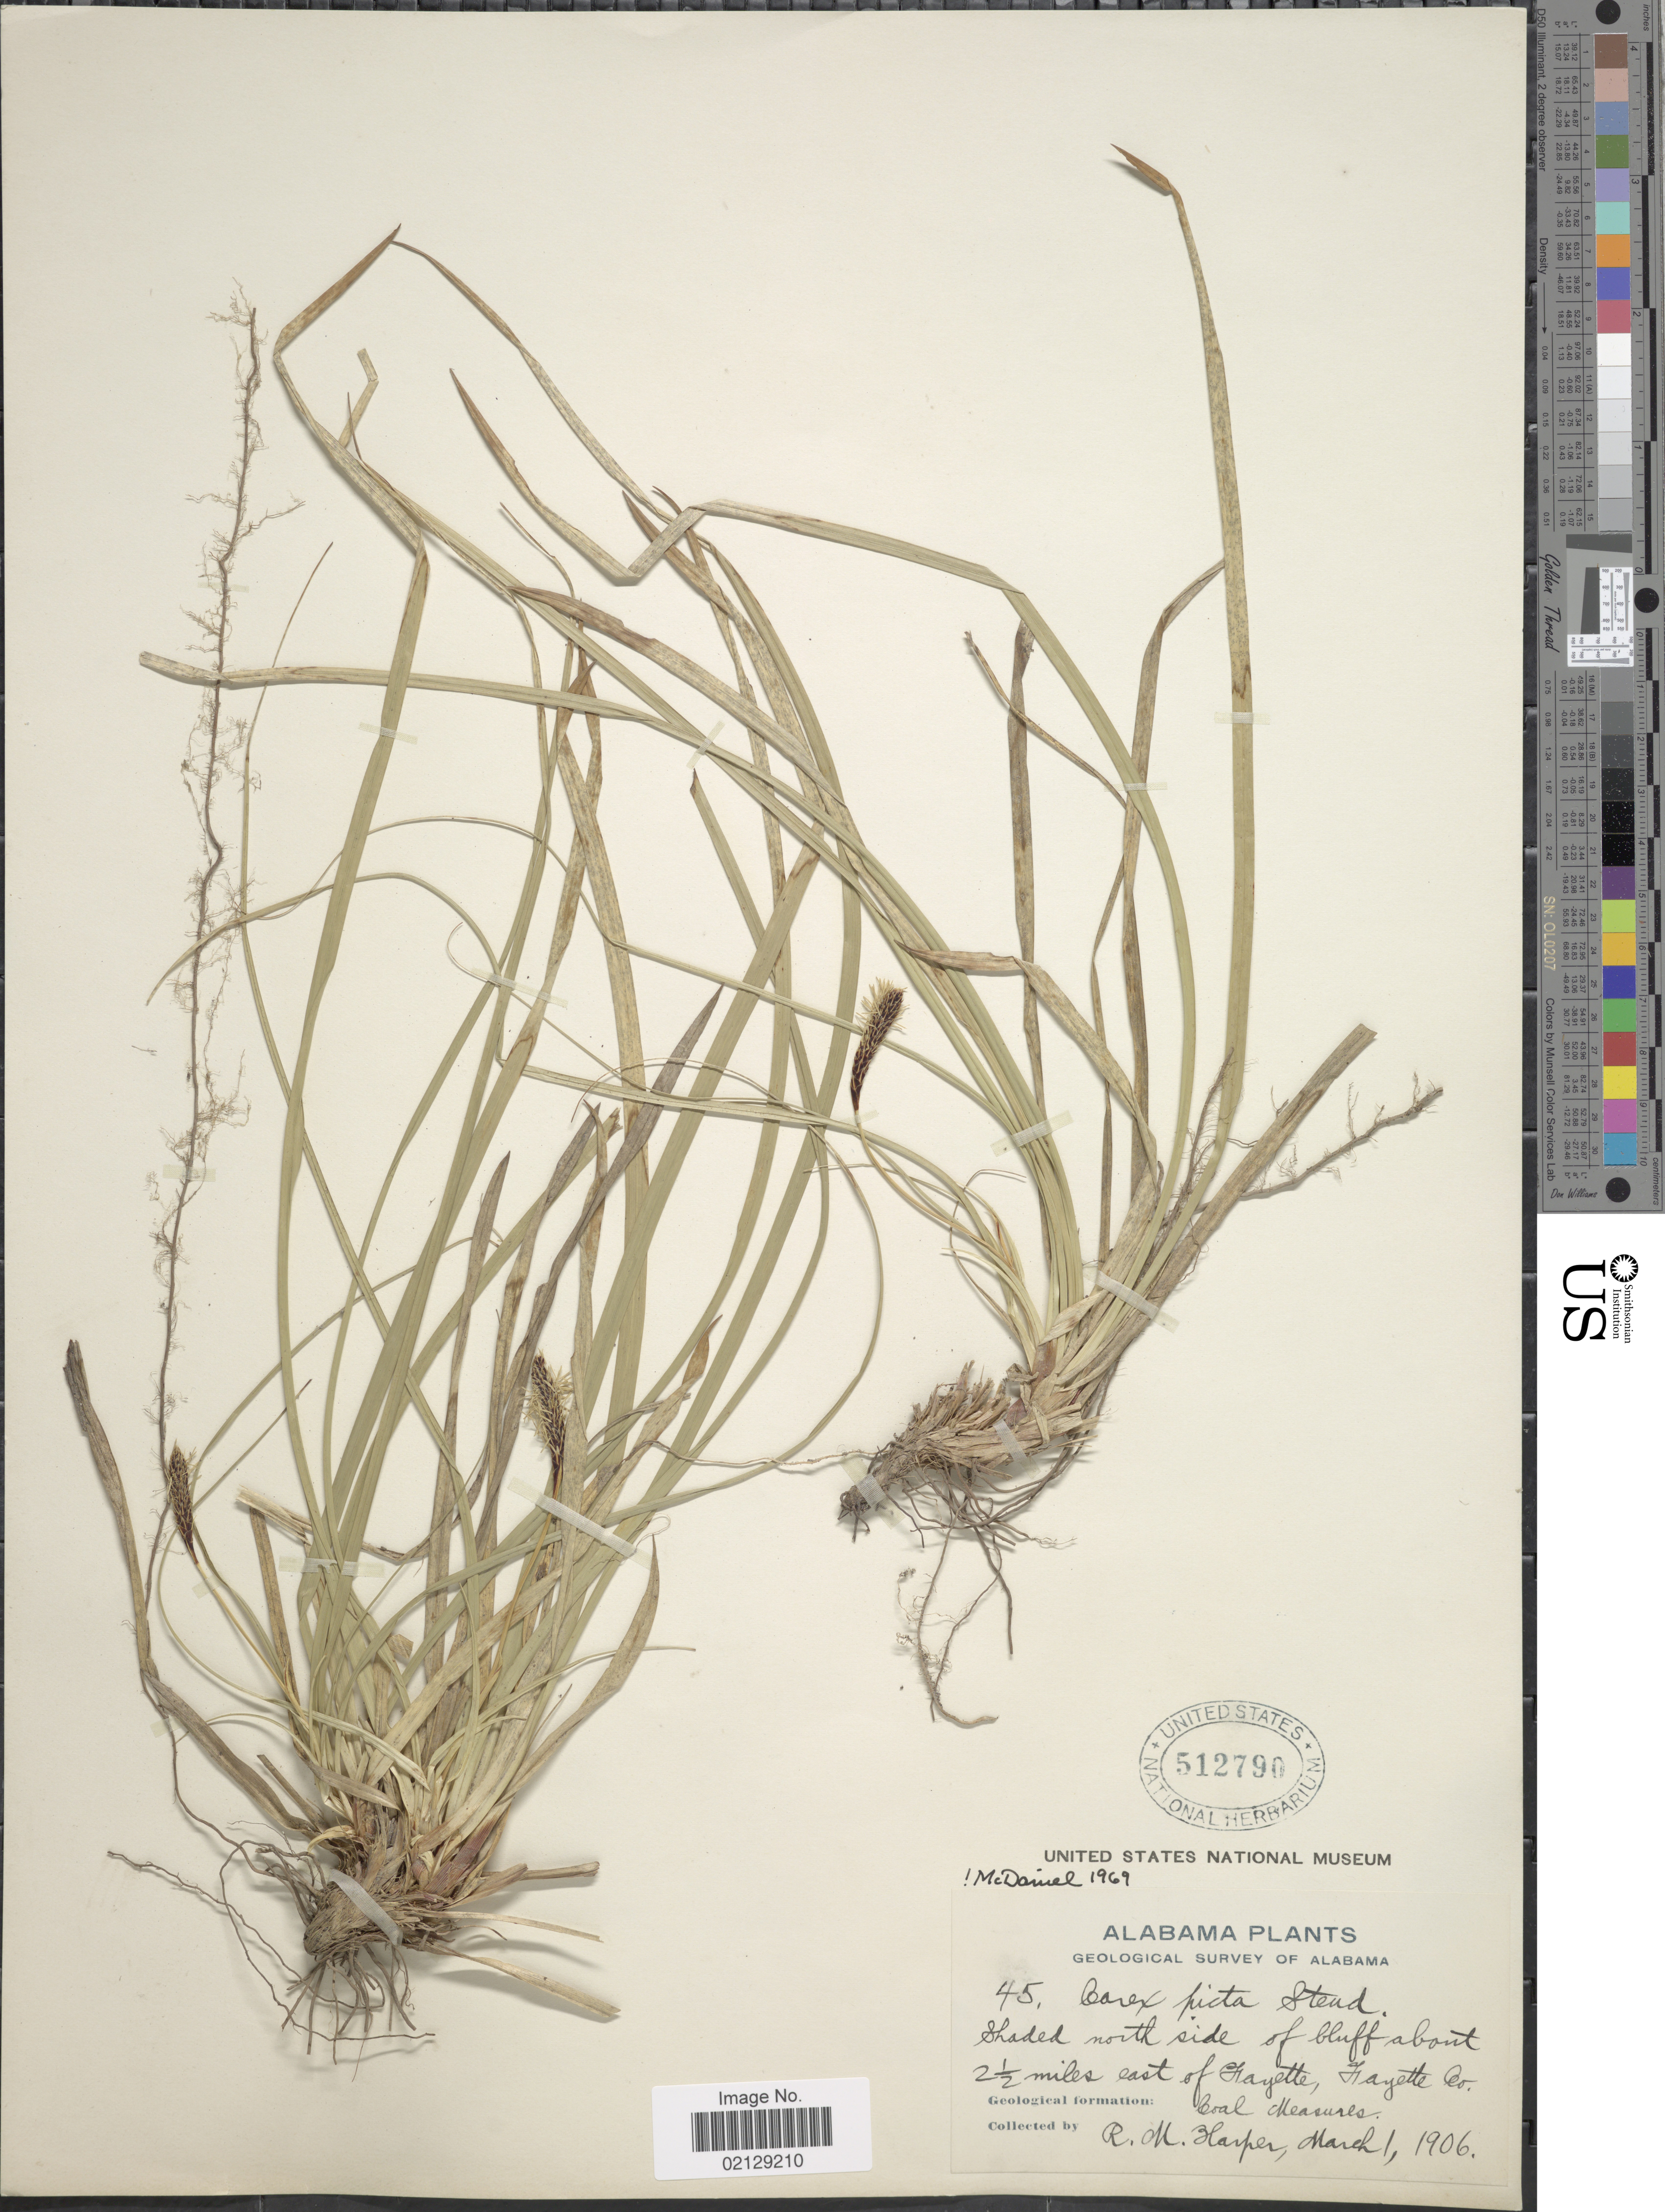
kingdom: Plantae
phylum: Tracheophyta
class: Liliopsida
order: Poales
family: Cyperaceae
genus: Carex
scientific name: Carex picta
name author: Steud.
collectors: R. M. Harper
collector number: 45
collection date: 1906-03-01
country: United States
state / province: Alabama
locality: Shaded north side of bluff about 2½ miles east of Fayette, Fayette Co.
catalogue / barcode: US 512790